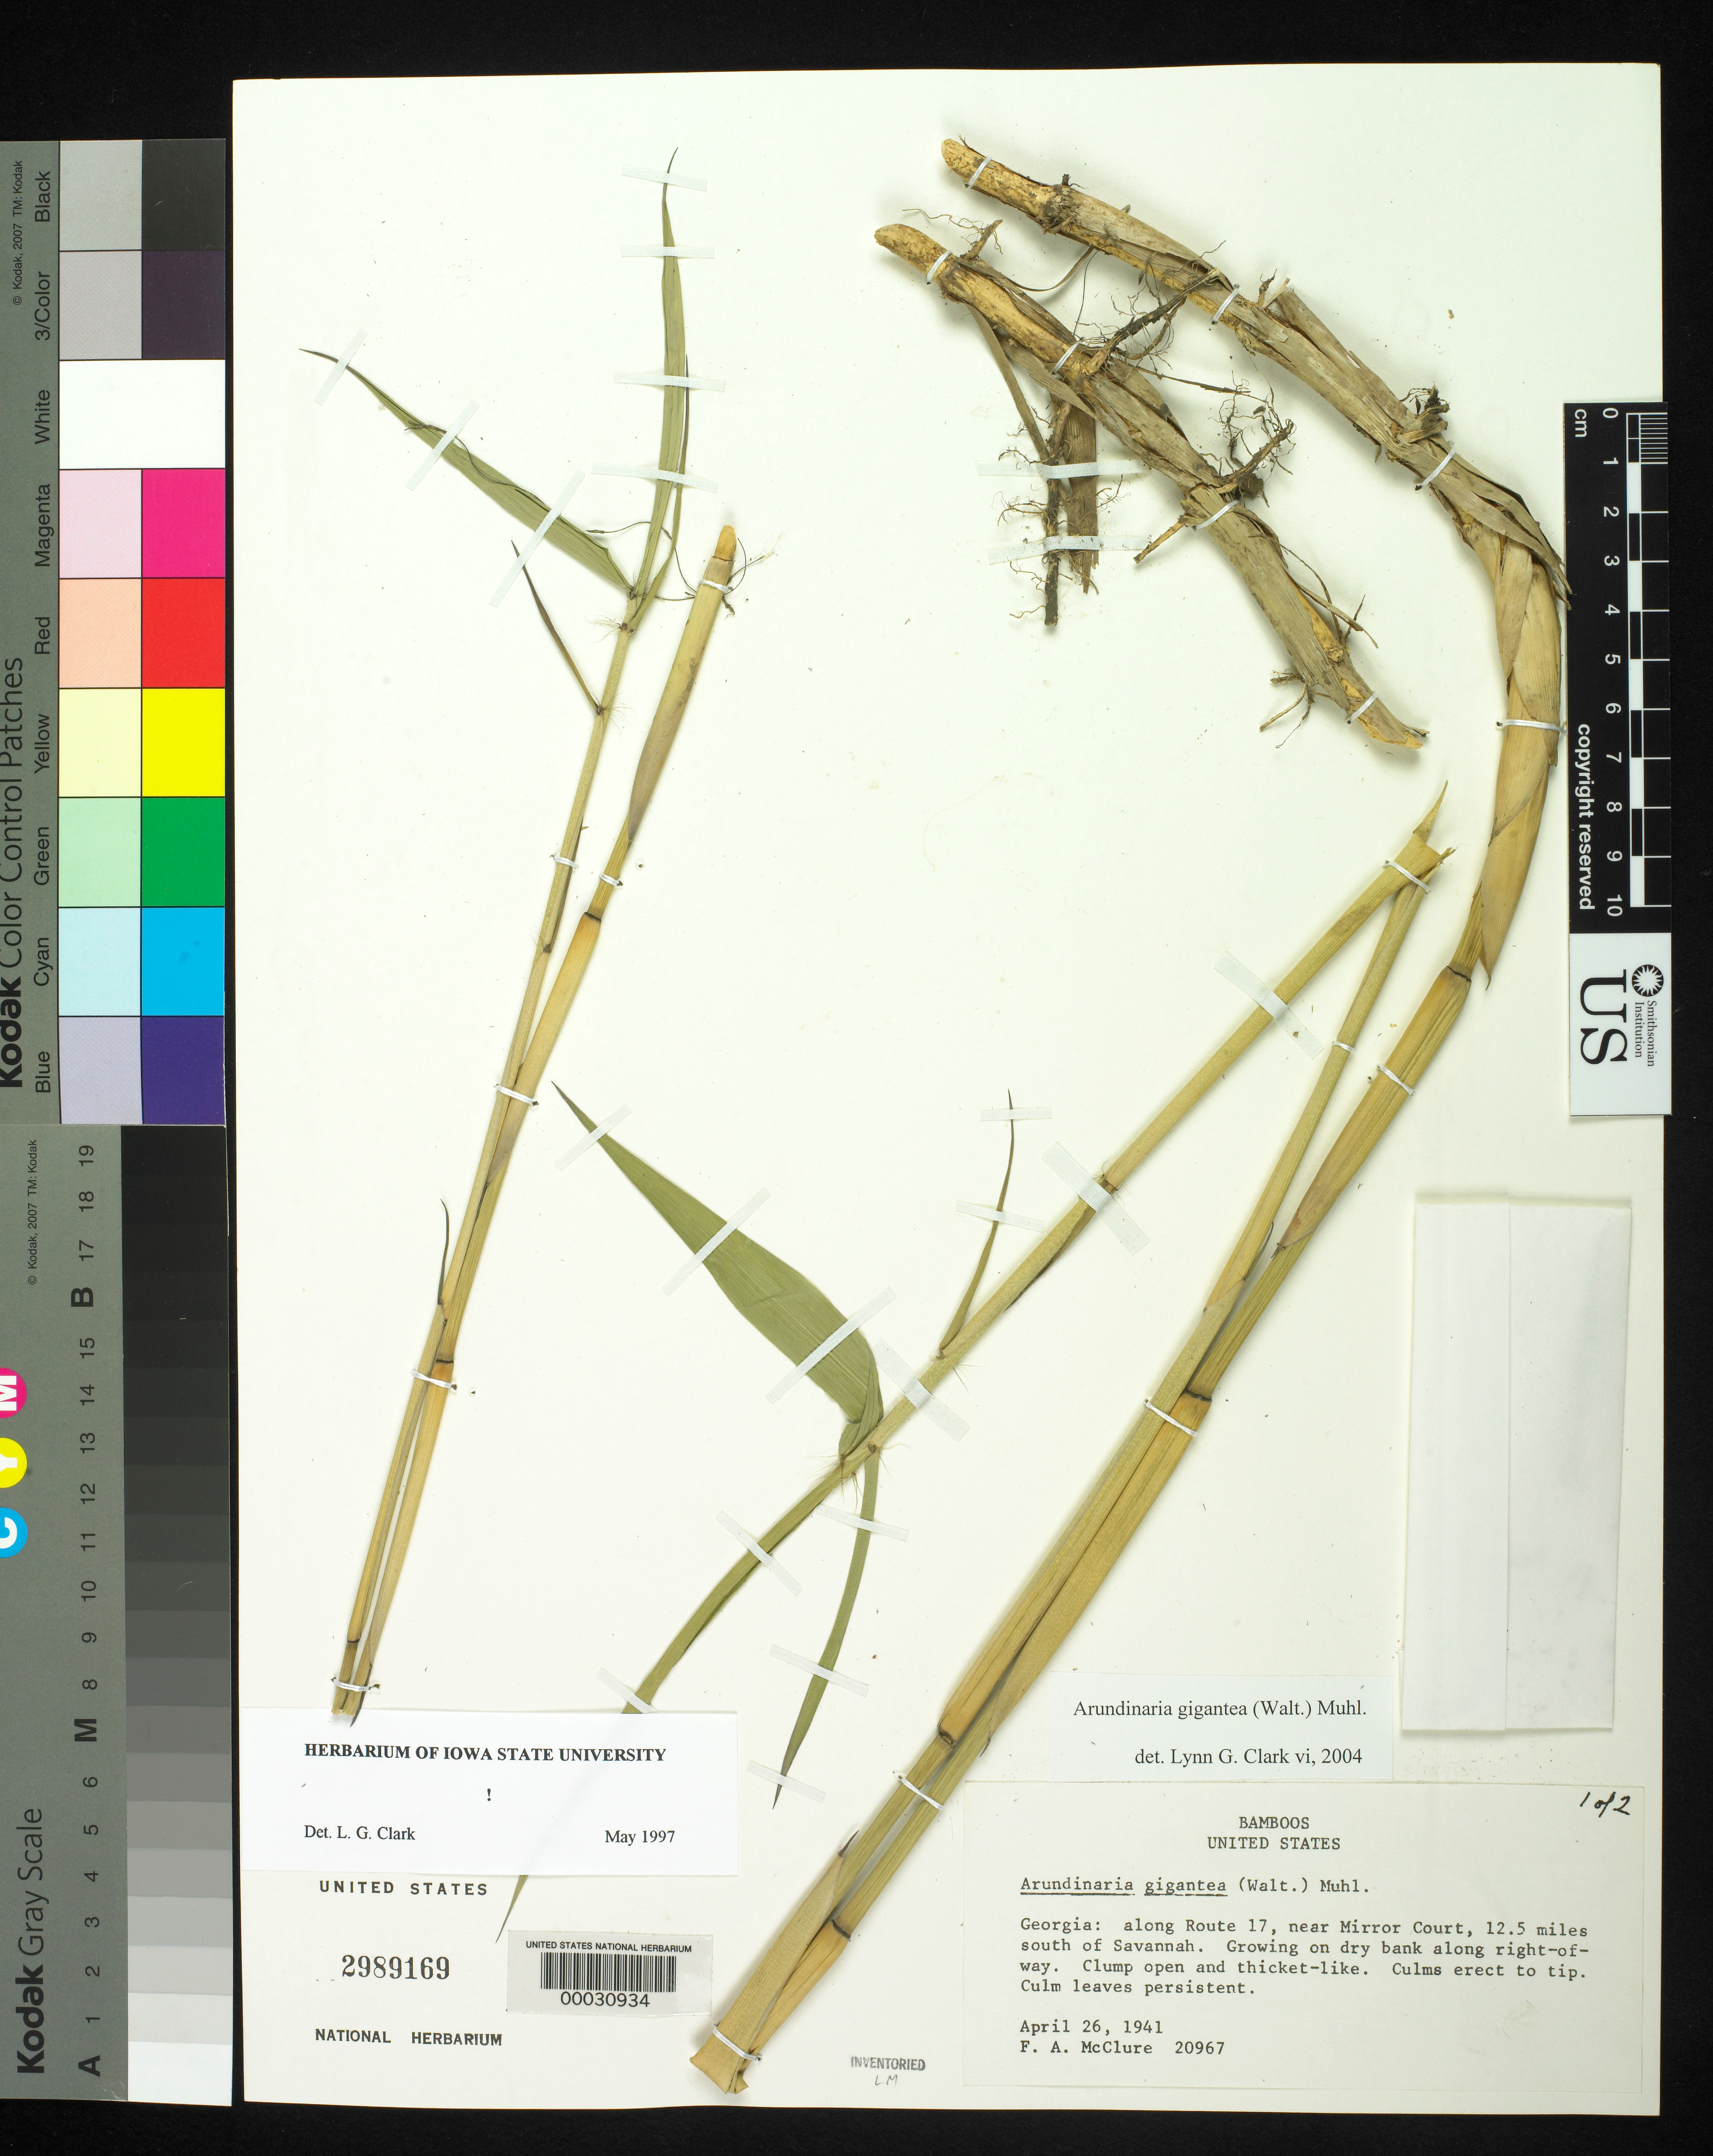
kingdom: Plantae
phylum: Tracheophyta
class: Liliopsida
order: Poales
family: Poaceae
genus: Arundinaria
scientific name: Arundinaria gigantea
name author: (Walter) Muhl.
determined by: Clark, Lynn G., (ISC), Iowa State University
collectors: F. A. McClure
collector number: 20967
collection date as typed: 26 Apr 1941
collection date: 1941-04-26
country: United States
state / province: Georgia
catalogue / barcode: US 2989169